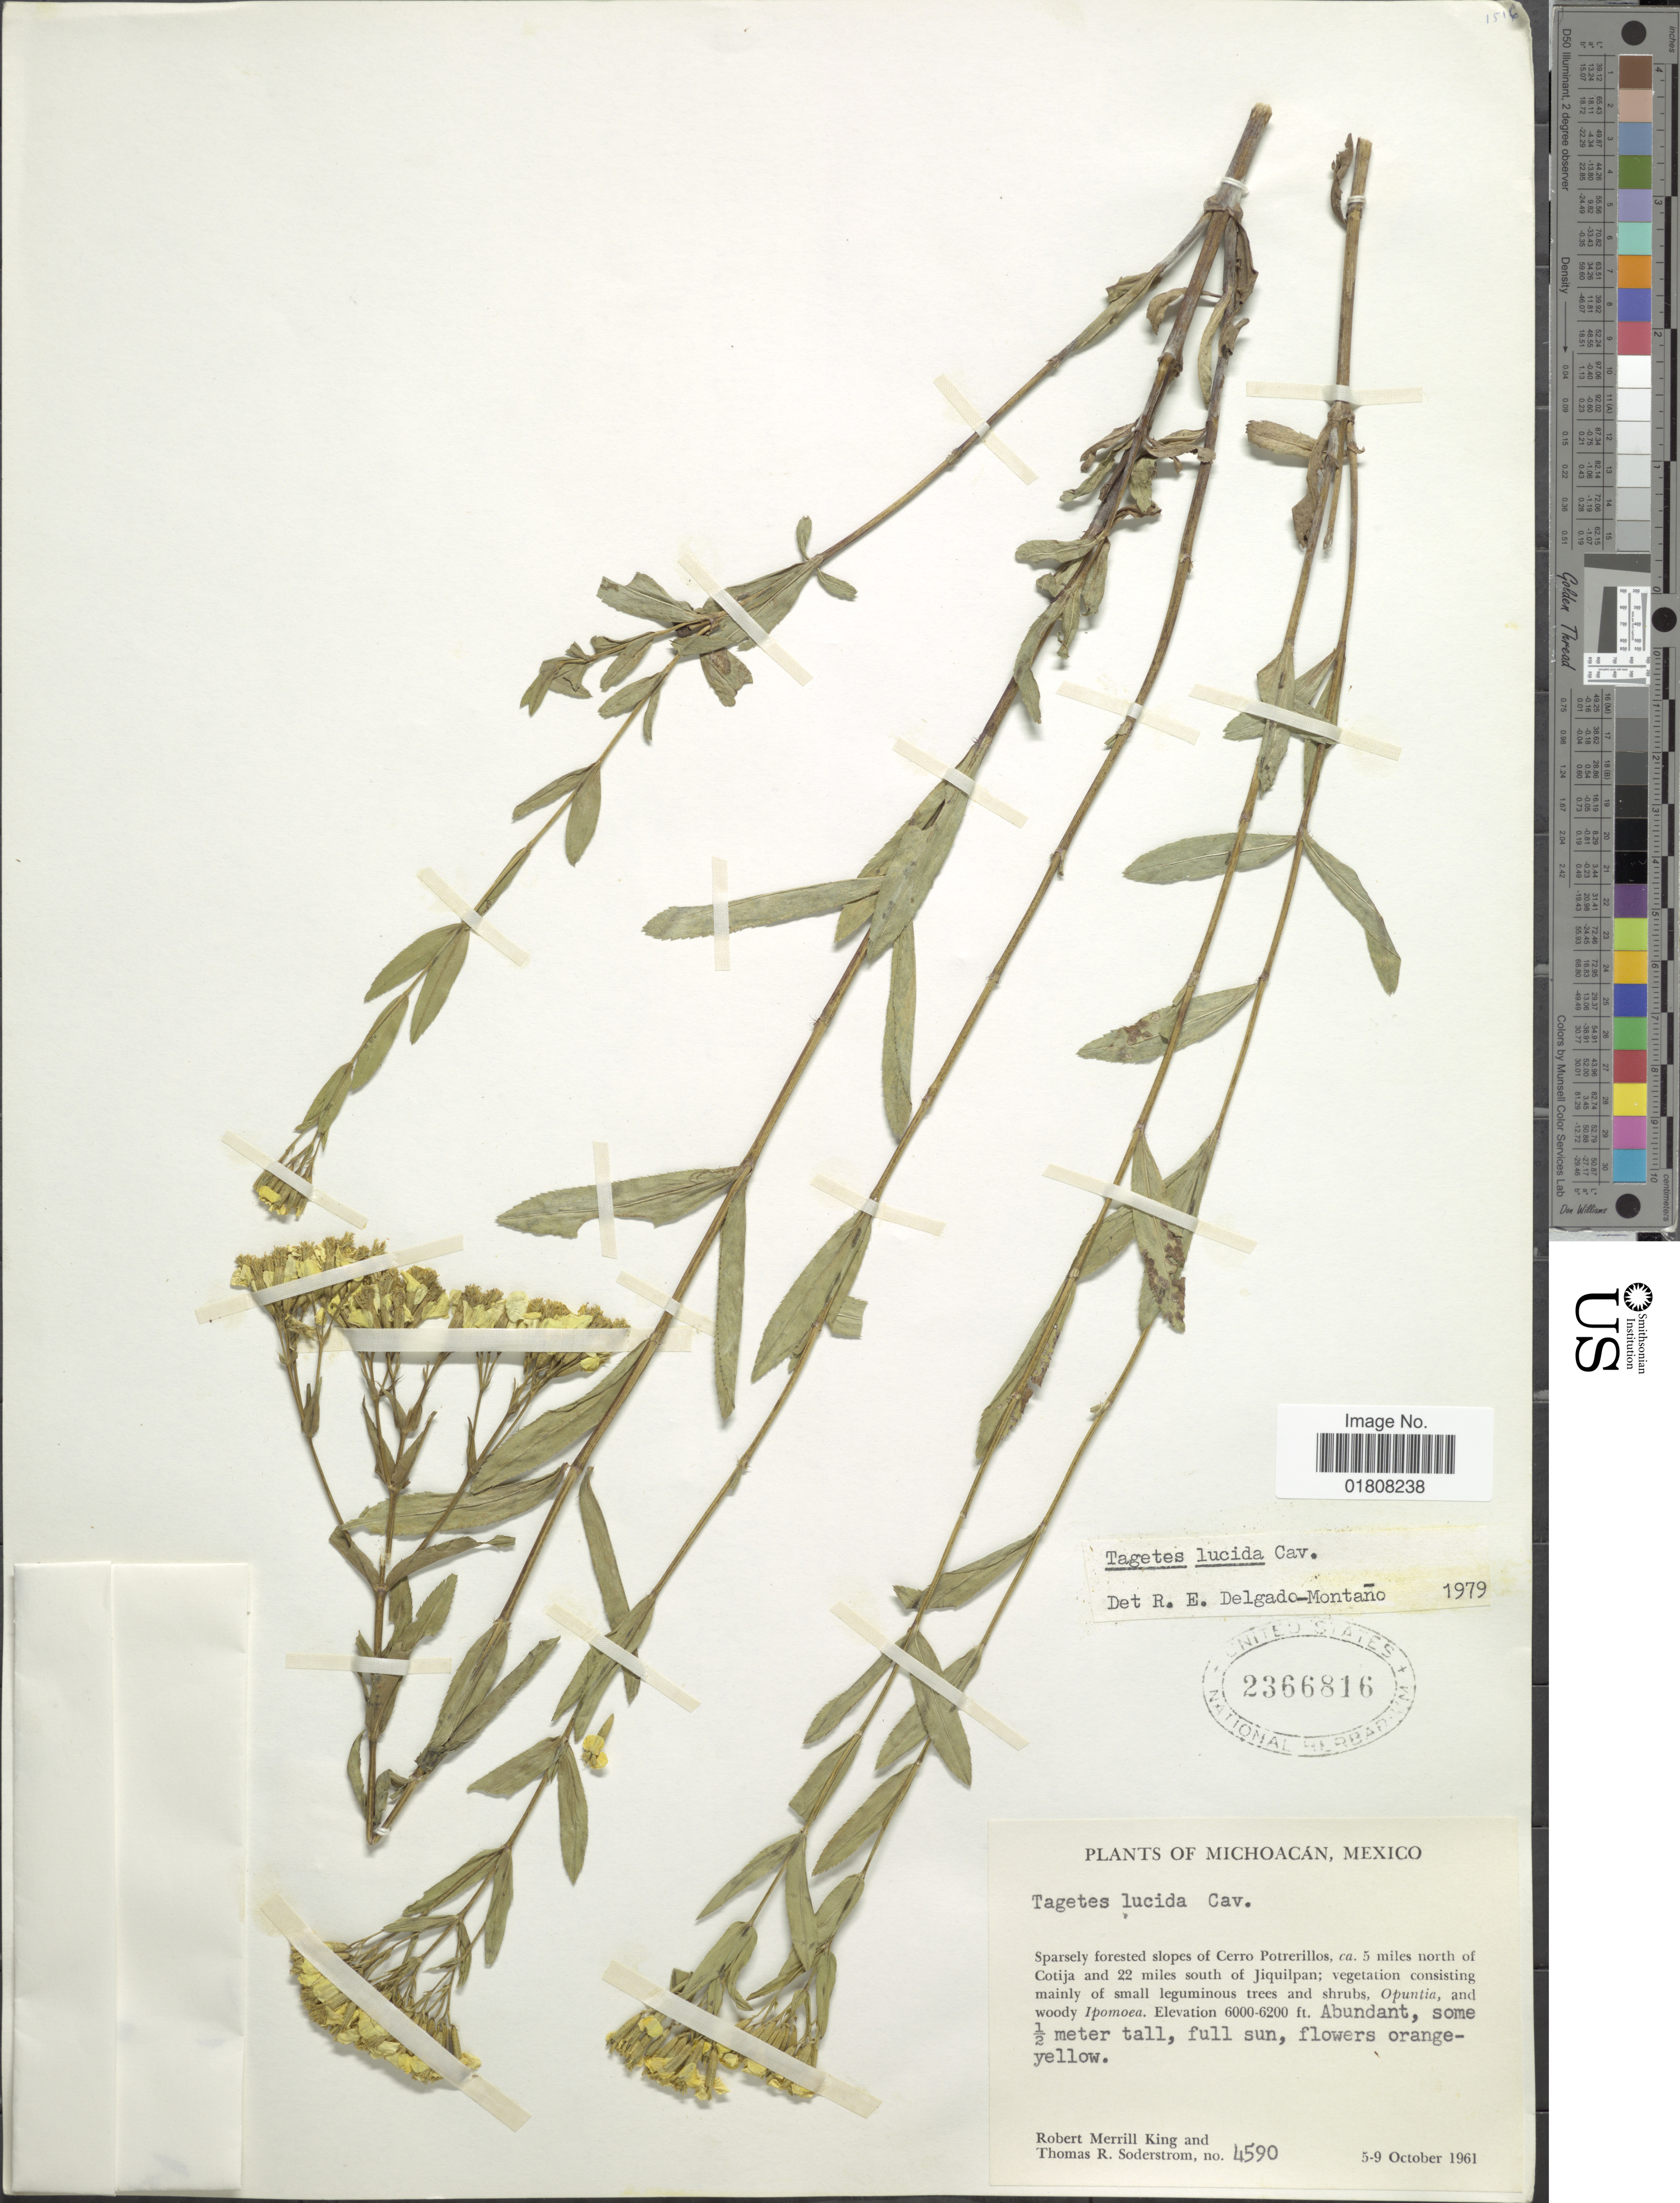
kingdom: Plantae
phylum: Tracheophyta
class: Magnoliopsida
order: Asterales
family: Asteraceae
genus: Tagetes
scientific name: Tagetes lucida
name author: Cav.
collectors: R. M. King & T. R. Soderstrom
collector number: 4590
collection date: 1961-10-05/1961-10-09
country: Mexico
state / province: Michoacán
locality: Slopes of Cerro Potrerillos, ca 5 miles north of Cotija and 22 miles south of Jiquilpan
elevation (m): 1829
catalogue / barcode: US 2366816